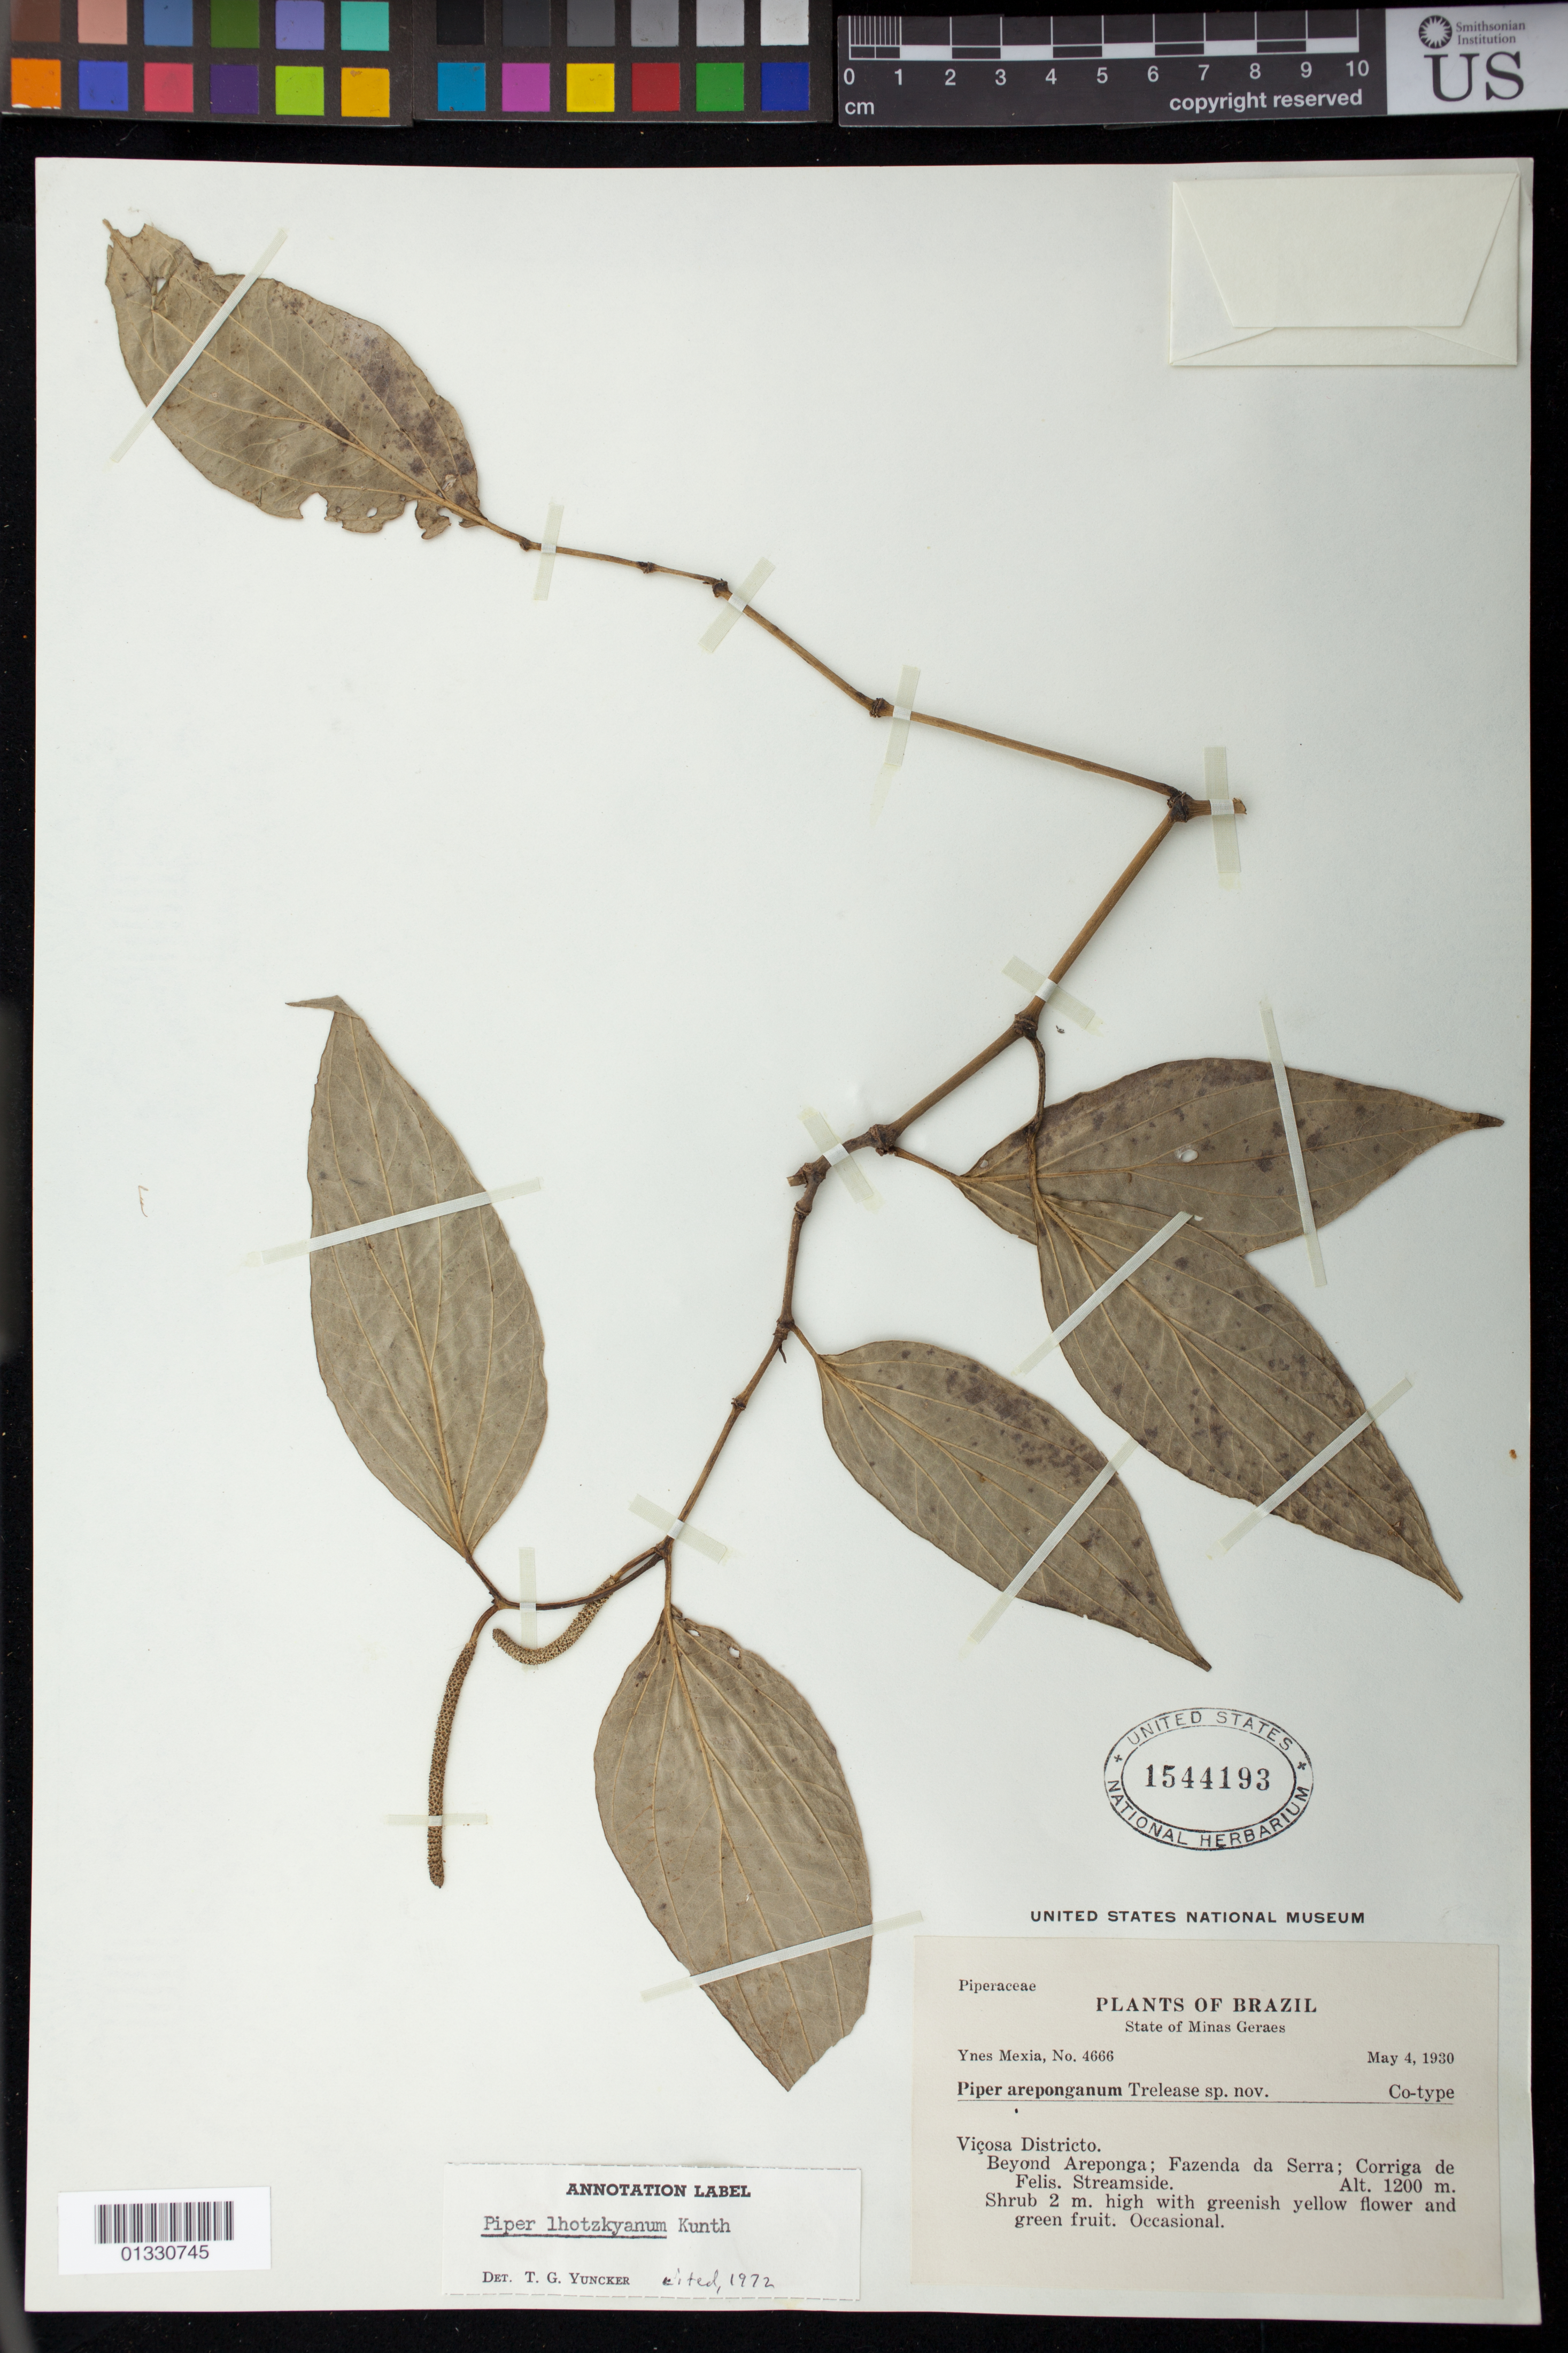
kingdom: Plantae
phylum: Tracheophyta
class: Magnoliopsida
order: Piperales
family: Piperaceae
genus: Piper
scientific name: Piper lhotskyanum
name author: Kunth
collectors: Y. Mexia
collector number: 4666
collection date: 1930-05-04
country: Brazil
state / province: Minas Gerais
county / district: Viçosa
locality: Beyond Areponga. Fazenda da Serra, Corriga de Felis. Streamside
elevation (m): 1200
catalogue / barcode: US 1544193